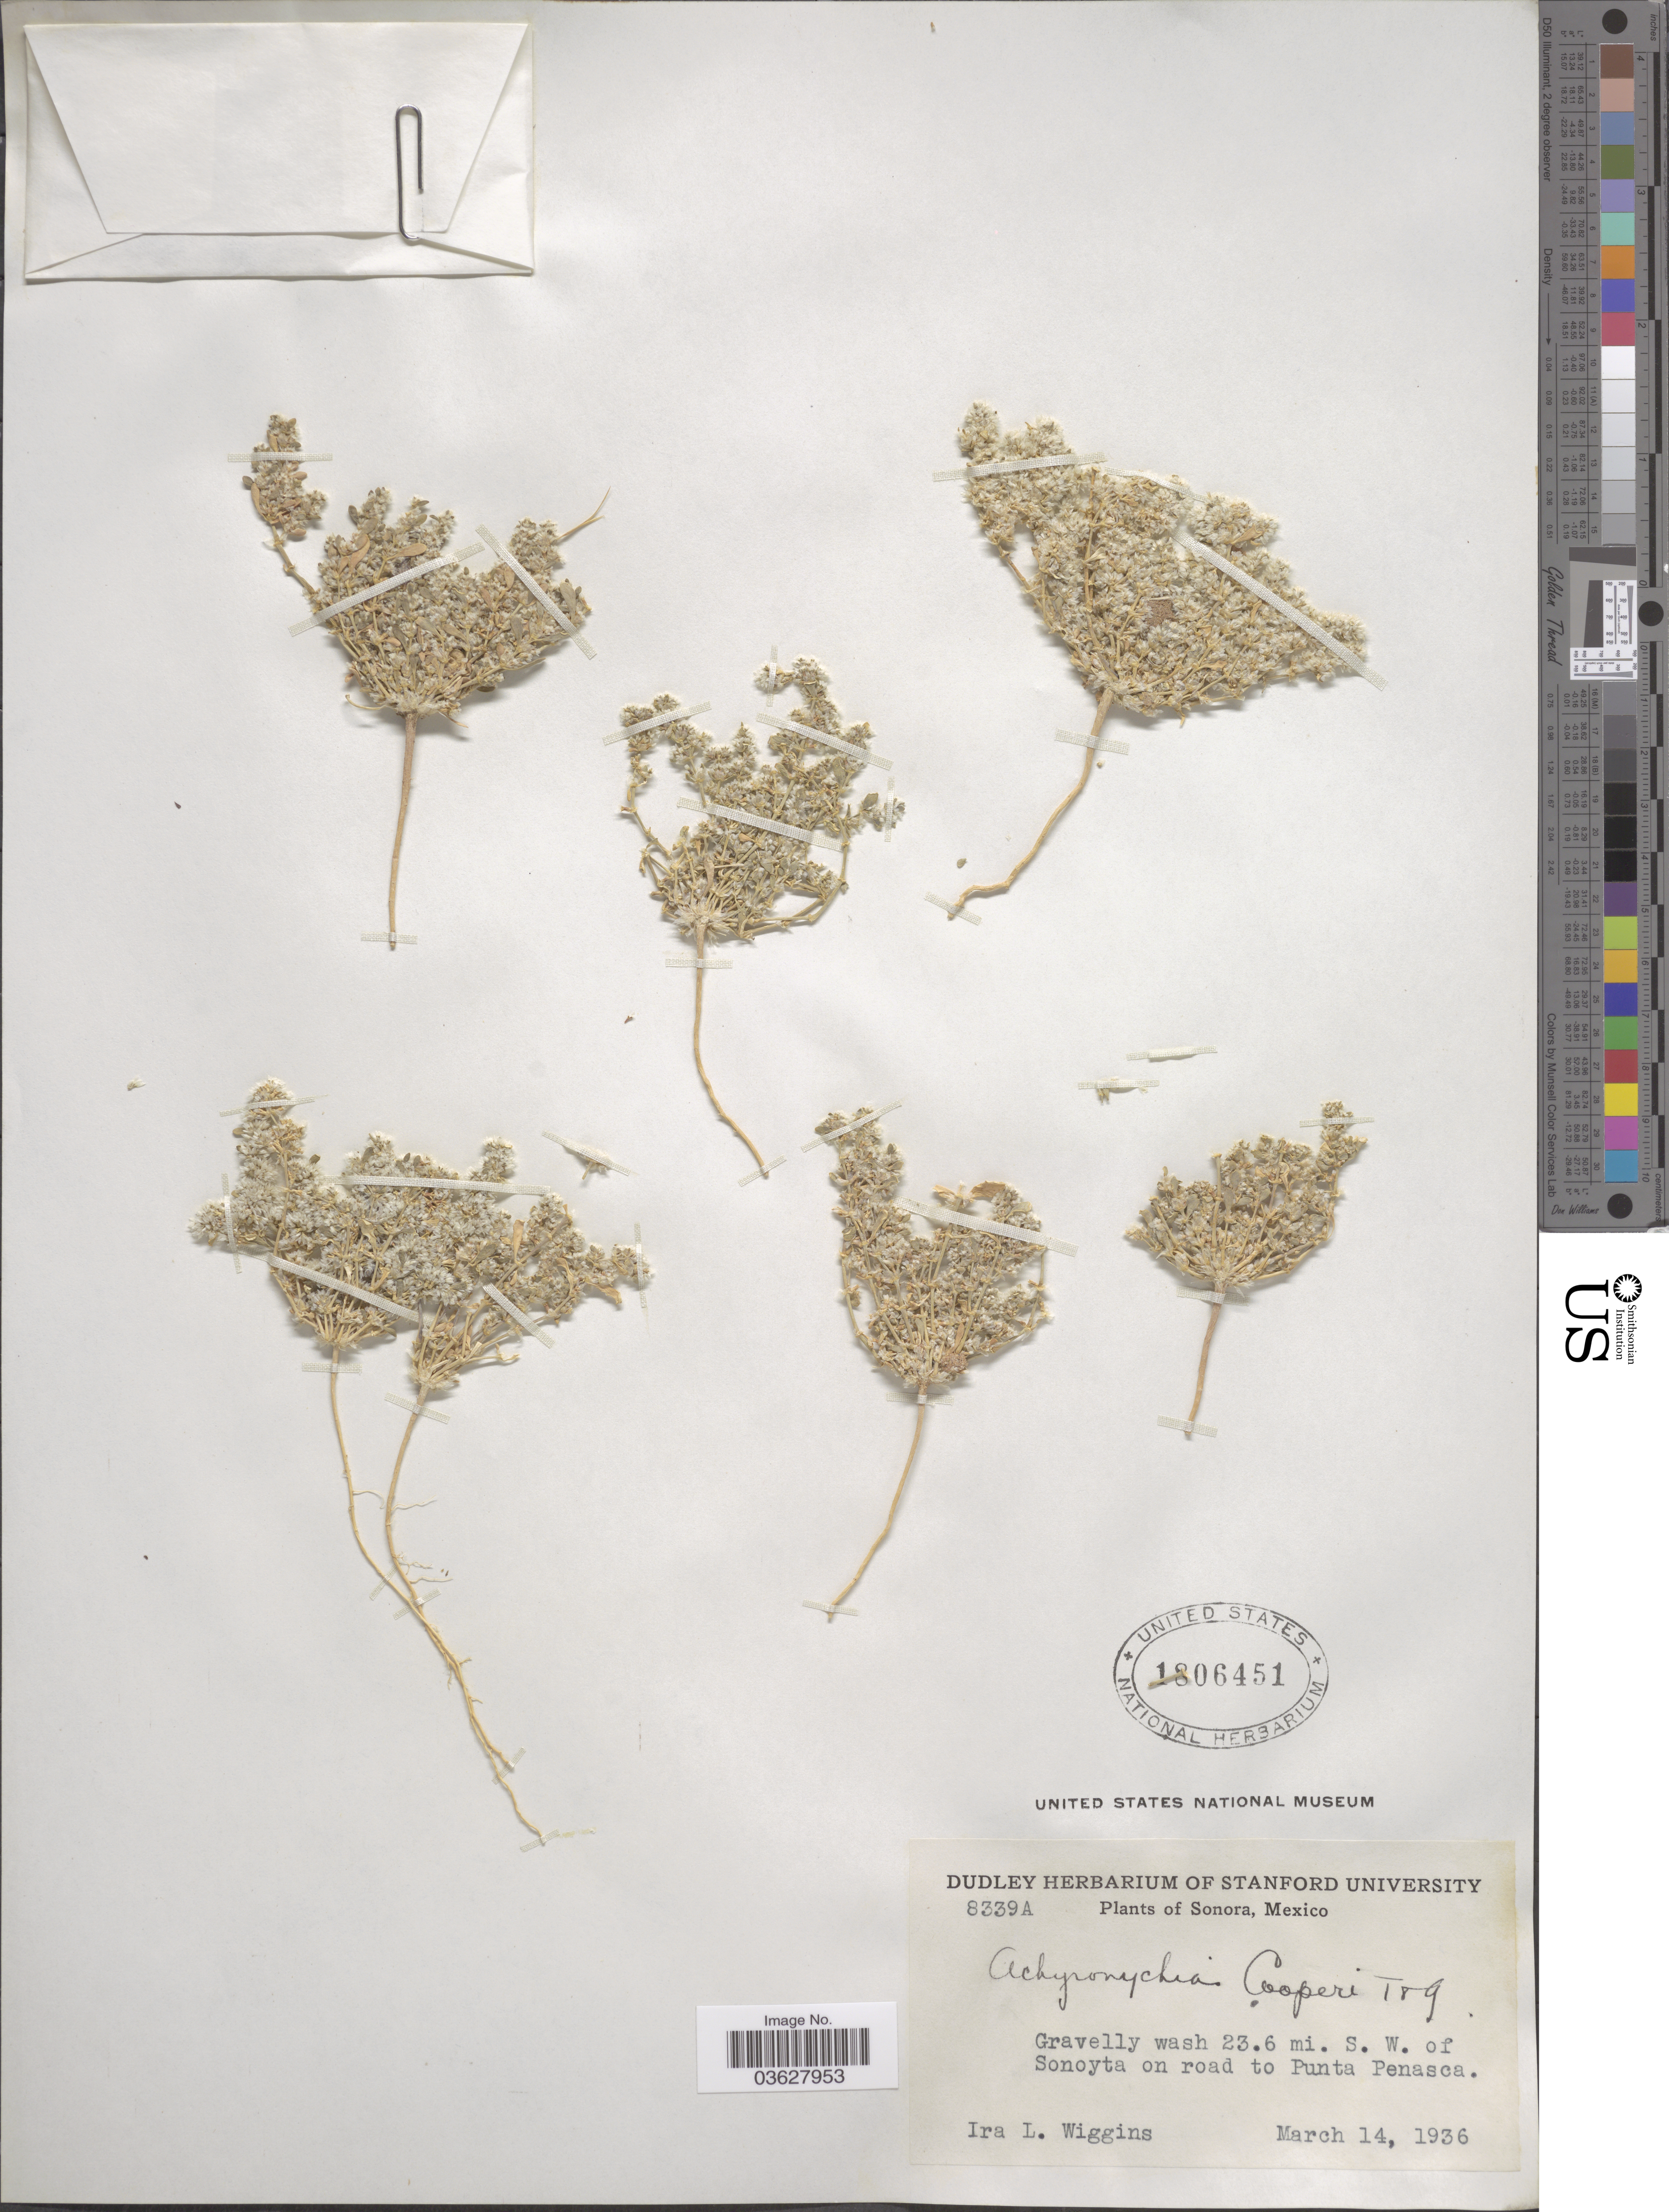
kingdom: Plantae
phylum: Tracheophyta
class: Magnoliopsida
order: Caryophyllales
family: Caryophyllaceae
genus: Achyronychia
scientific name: Achyronychia cooperi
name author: A. Gray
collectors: I. L. Wiggins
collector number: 8339A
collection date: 1936-03-14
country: Mexico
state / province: Sonora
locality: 23.6 mi. S. W. of Sonoyta on road to Punta Penasca.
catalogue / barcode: US 1806451